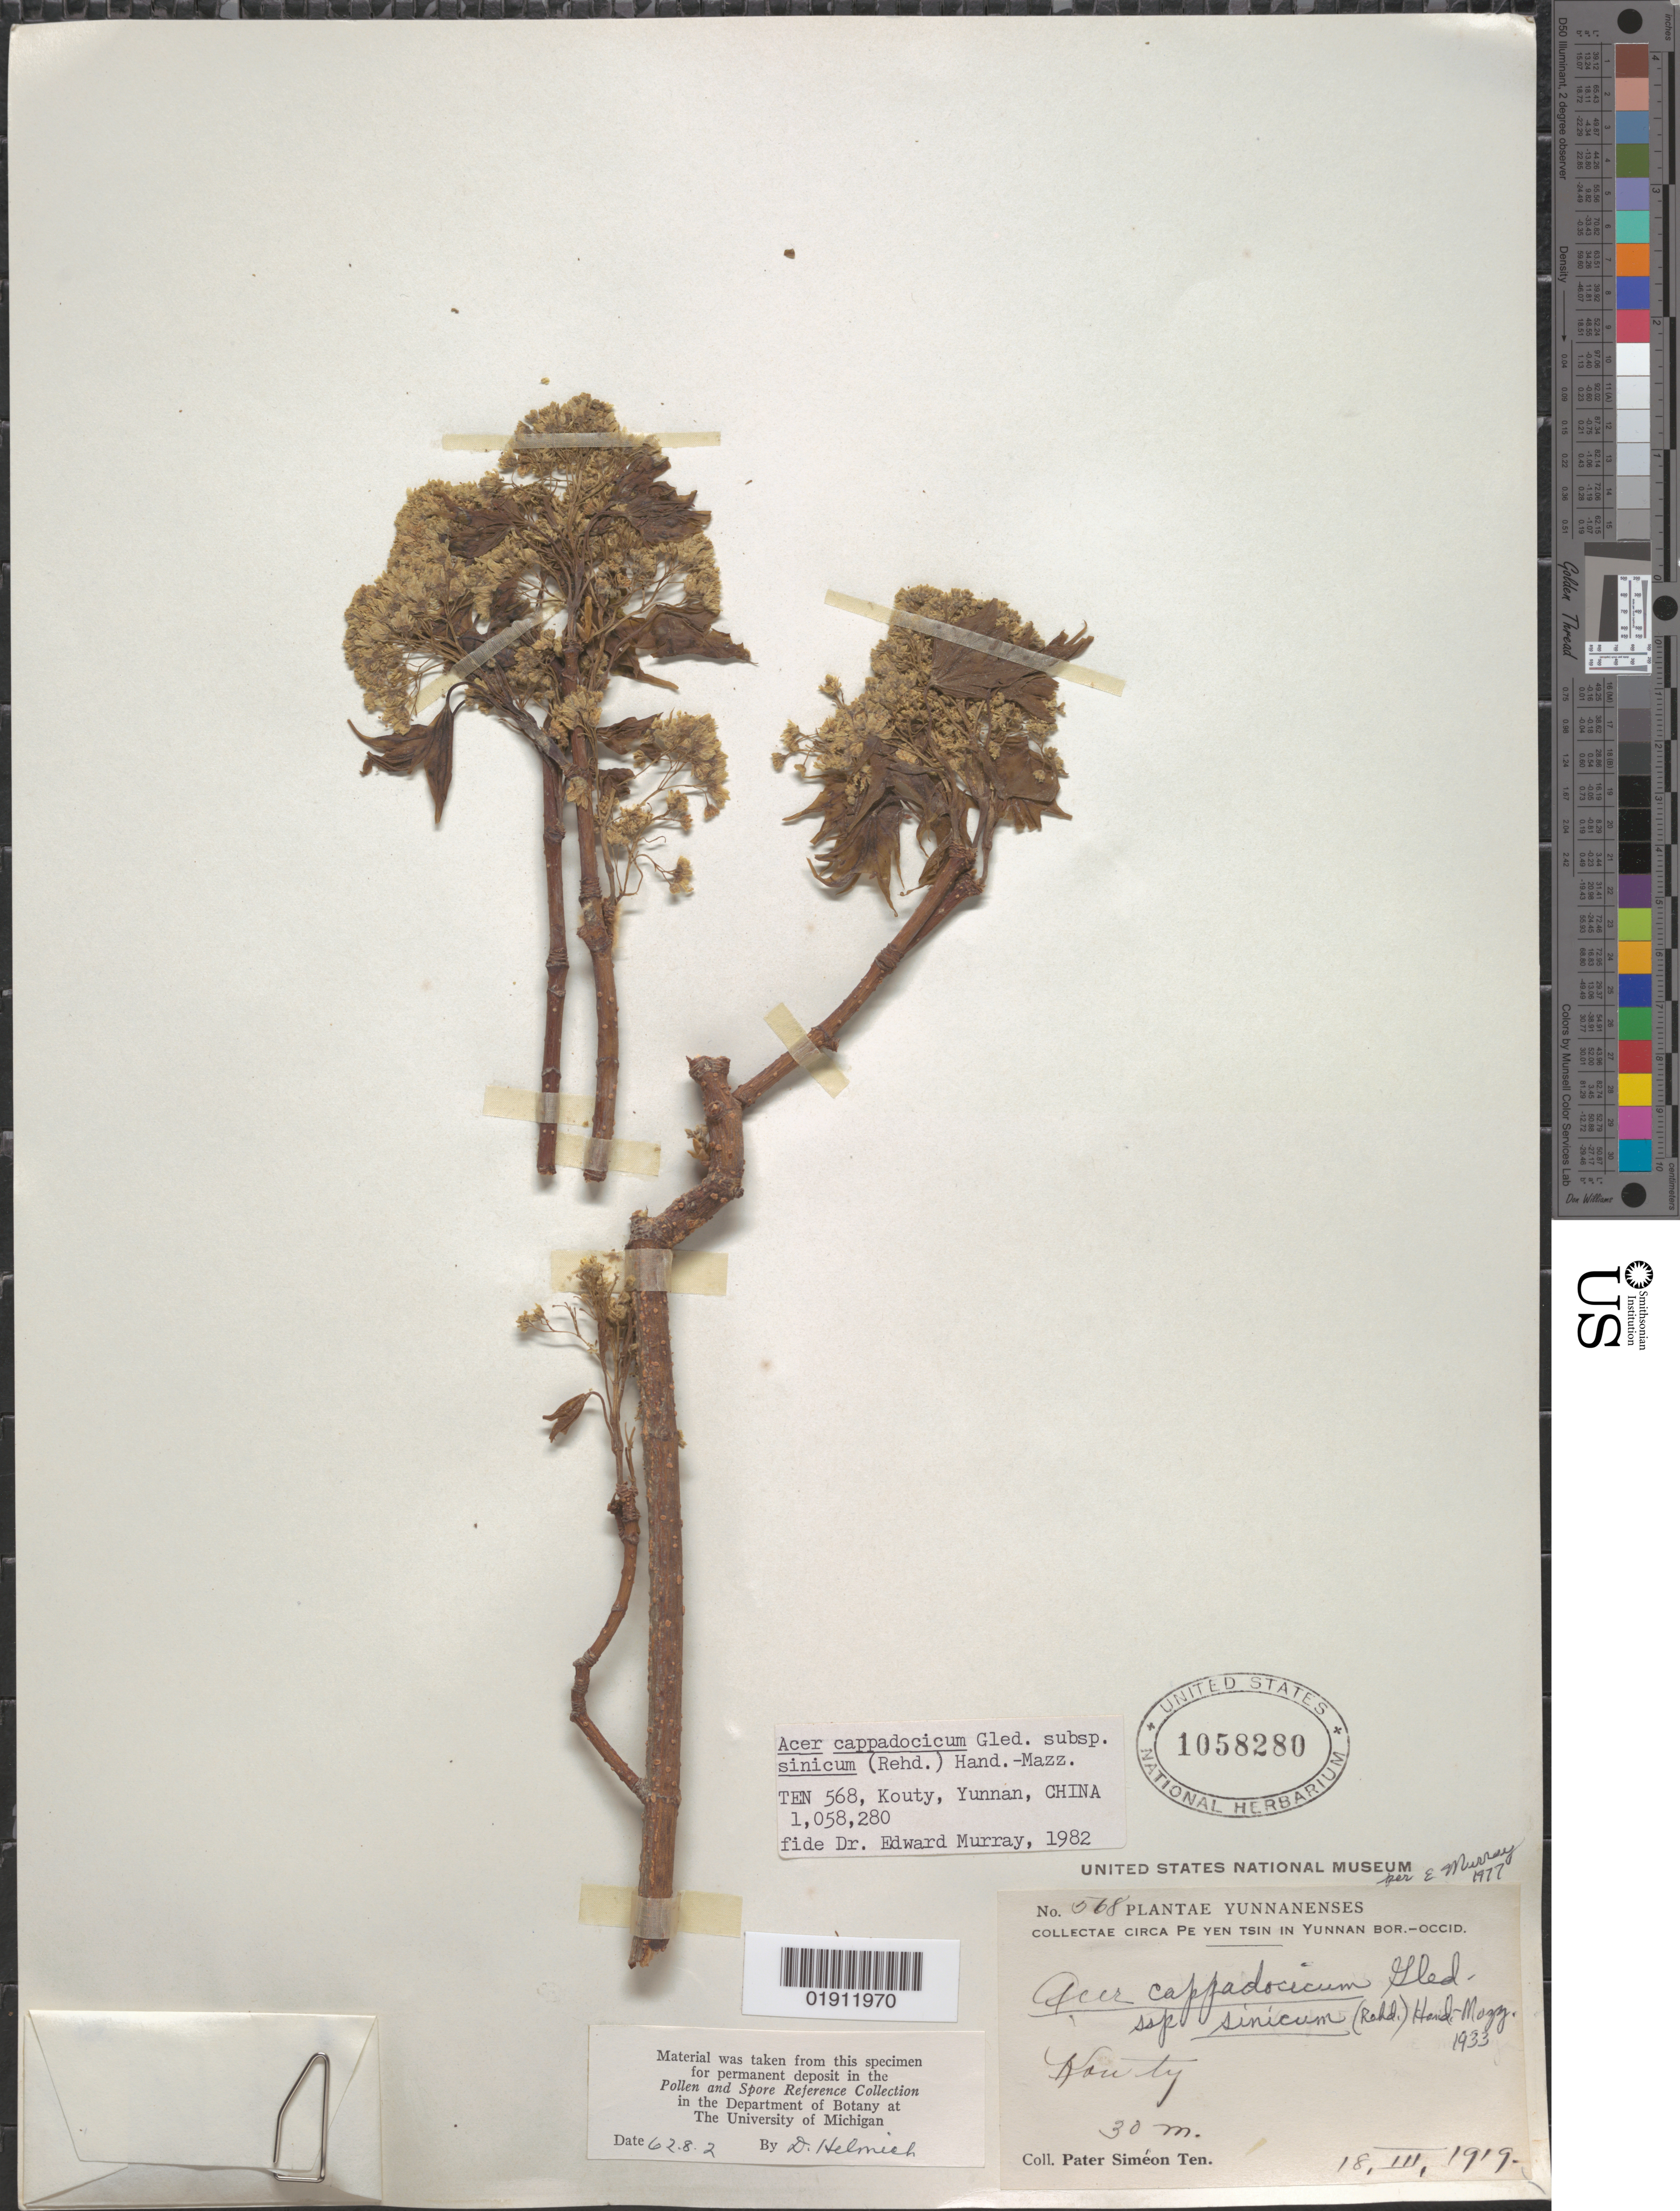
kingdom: Plantae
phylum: Tracheophyta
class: Magnoliopsida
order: Sapindales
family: Sapindaceae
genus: Acer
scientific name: Acer cappadocicum subsp. sinicum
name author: (Rehder) Hand.-Mazz.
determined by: Murray, Edward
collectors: P. S. Ten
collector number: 568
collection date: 1919-03-18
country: China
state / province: Yunnan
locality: Pe Yen Tsin, Kouty [?]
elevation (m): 30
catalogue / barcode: US 1058280